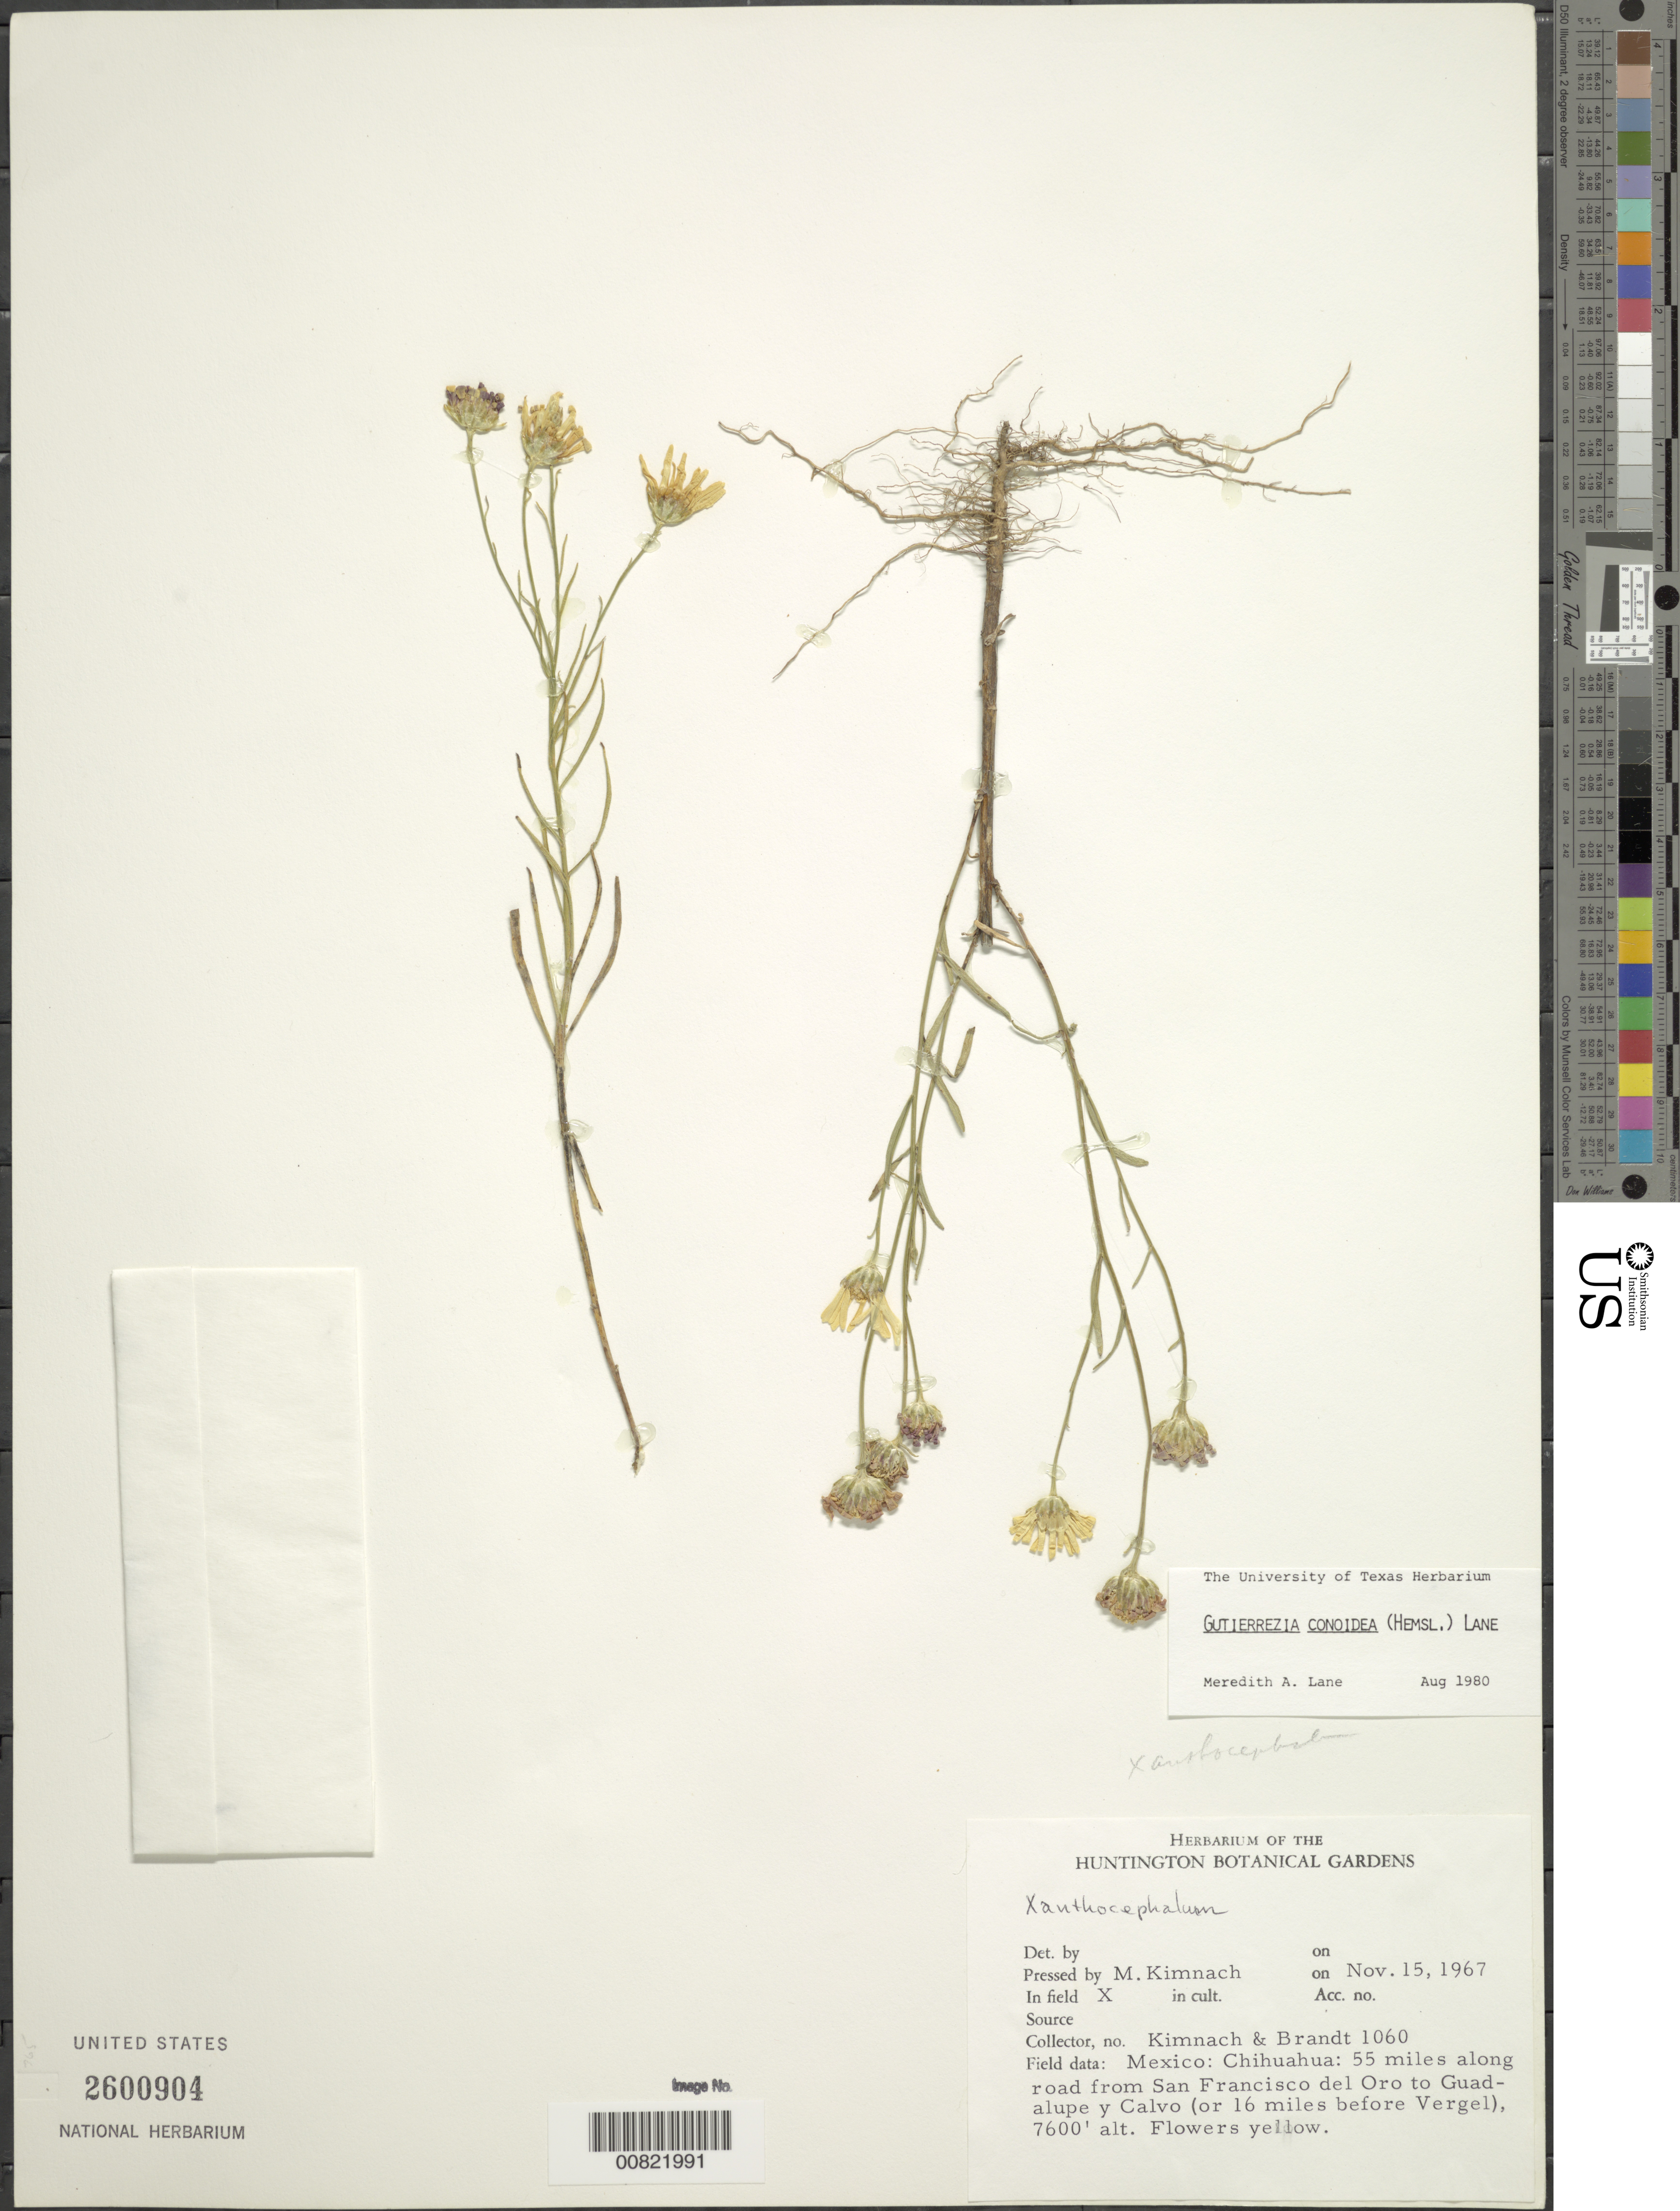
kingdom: Plantae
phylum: Tracheophyta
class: Magnoliopsida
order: Asterales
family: Asteraceae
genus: Gutierrezia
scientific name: Gutierrezia conoidea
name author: (Hemsl.) M.A. Lane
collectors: M. W. Kimnach & -. Brandt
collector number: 1060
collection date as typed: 15 Nov 1967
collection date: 1967-11-15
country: Mexico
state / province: Chihuahua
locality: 55 miles along road from San Francisco del Oro to Guadalupe y Calvo (or 16 miles before Vergel).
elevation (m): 2316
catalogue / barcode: US 2600904